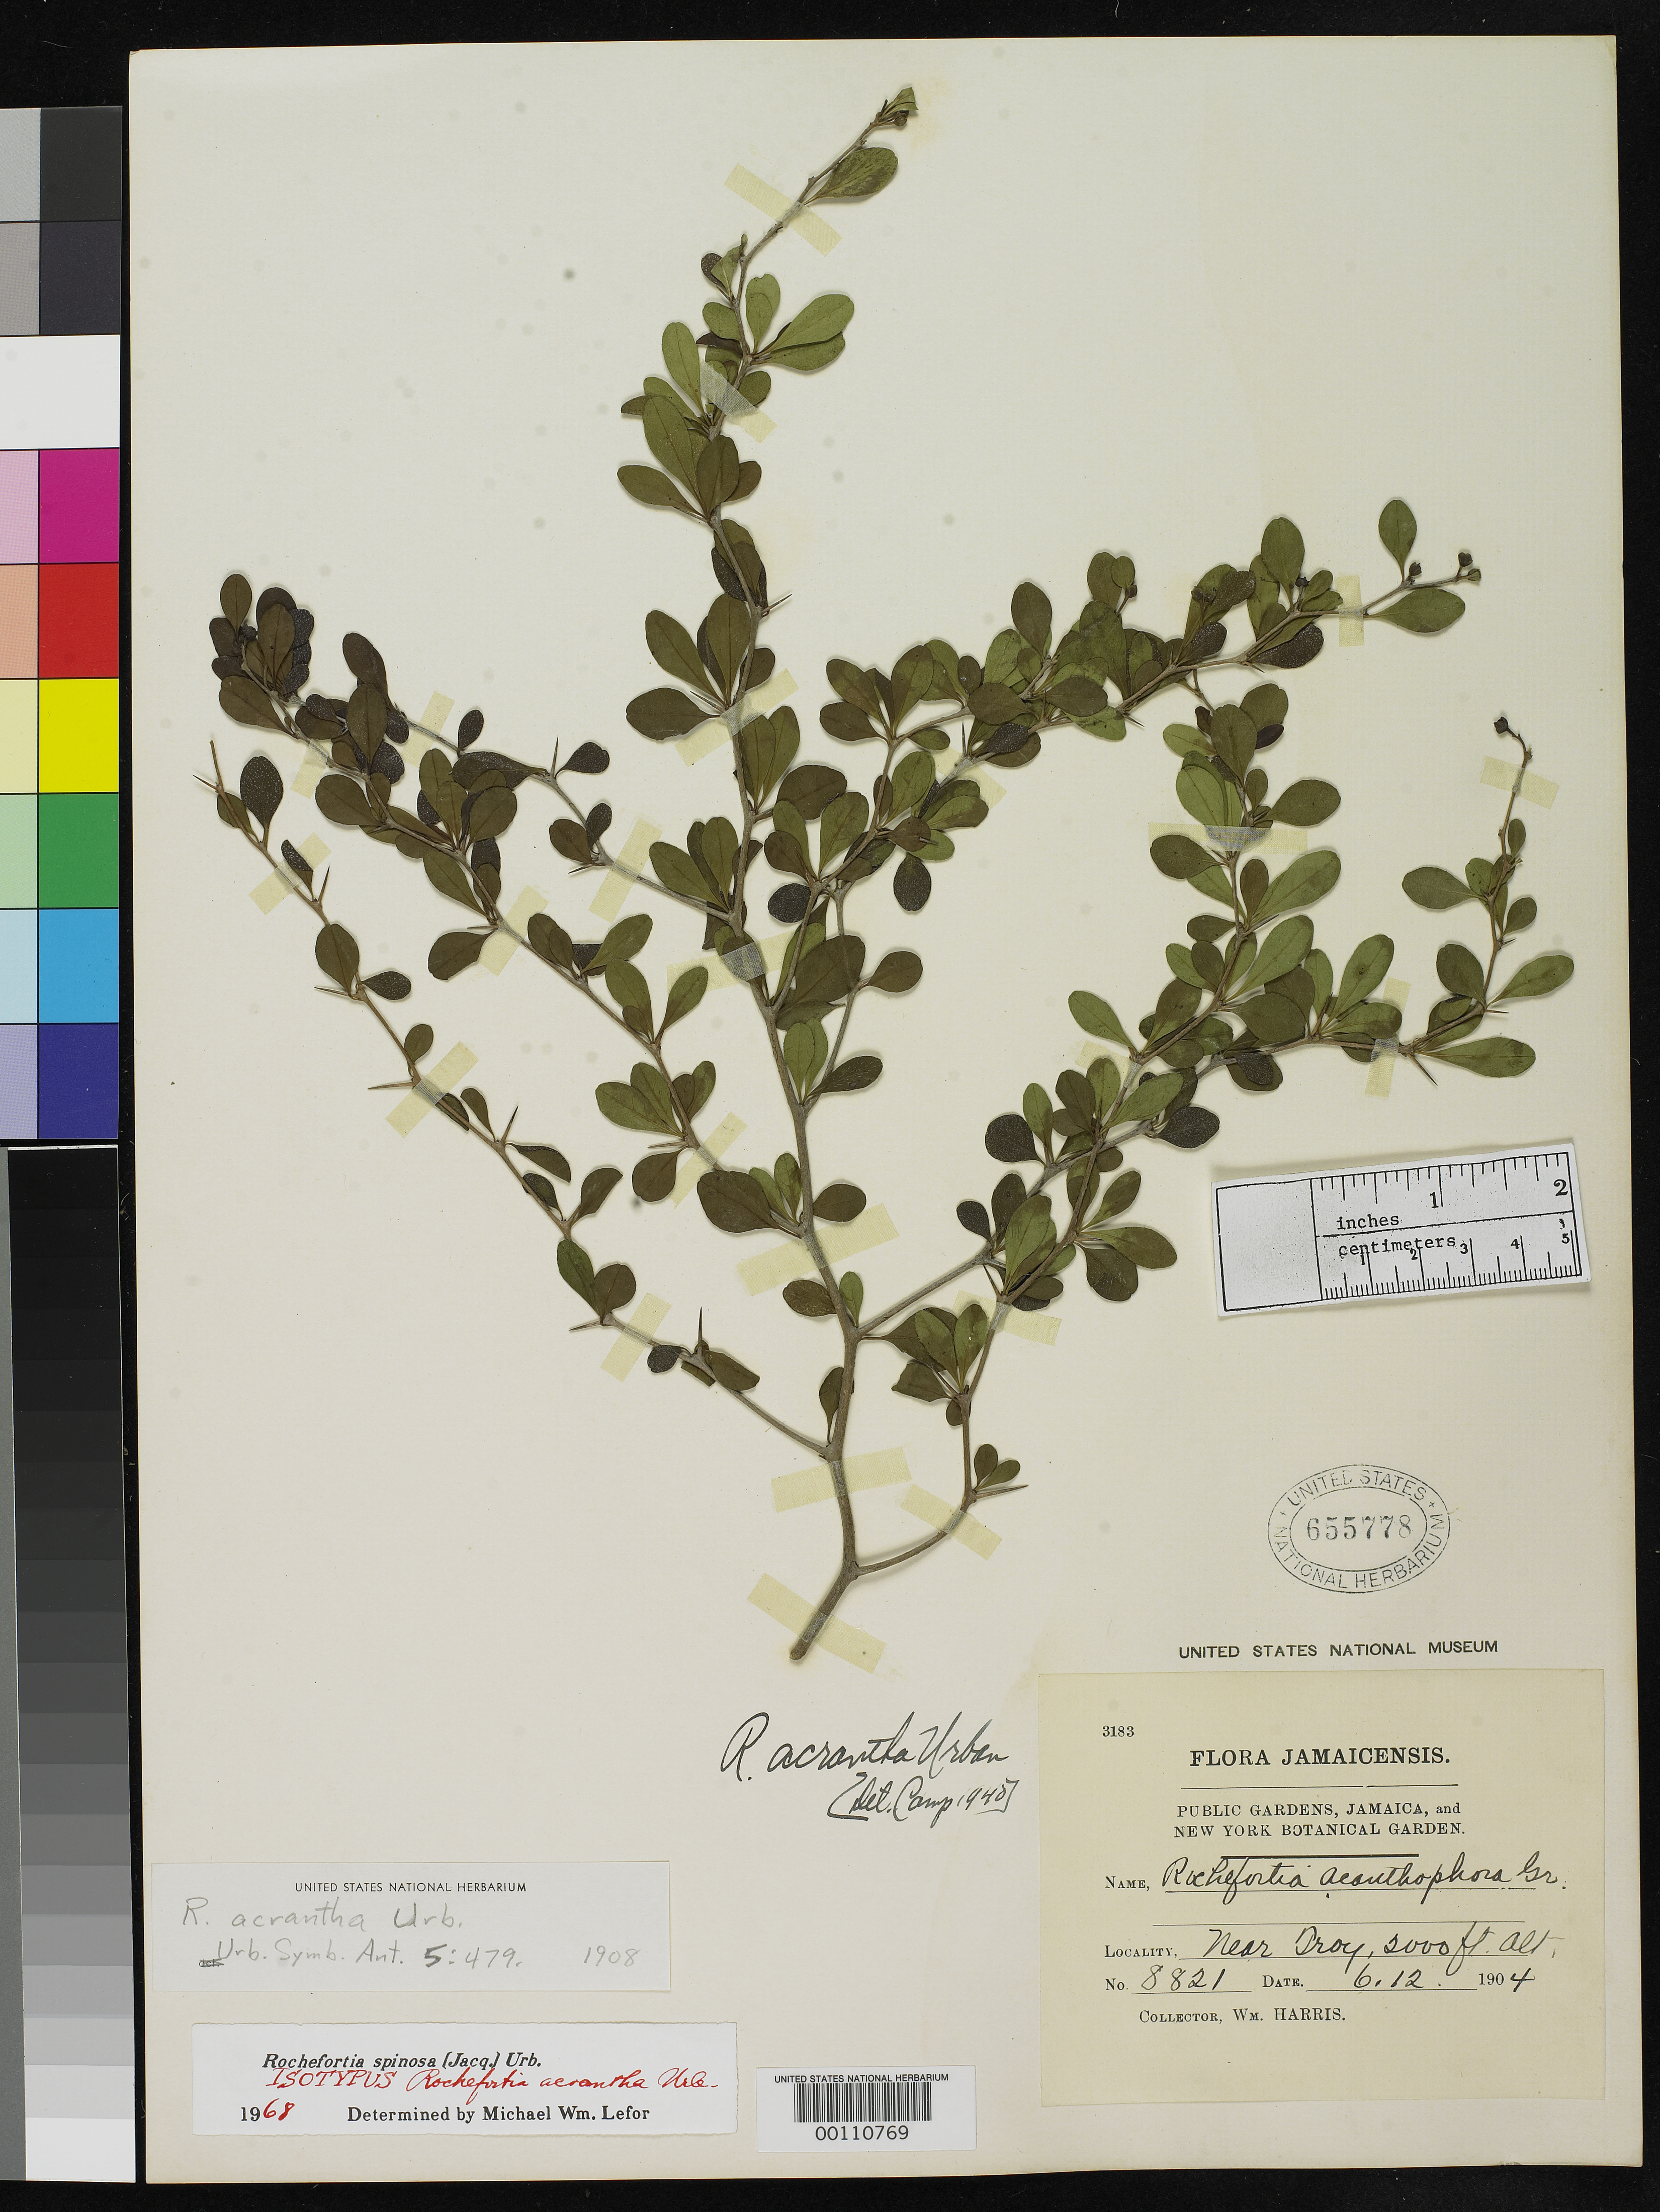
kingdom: Plantae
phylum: Tracheophyta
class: Magnoliopsida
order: Boraginales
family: Ehretiaceae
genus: Rochefortia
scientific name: Rochefortia acrantha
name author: Urb.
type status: Isotype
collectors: W. H. Harris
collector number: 8821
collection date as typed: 1904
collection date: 1904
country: Jamaica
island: Greater Antilles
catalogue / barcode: US 655778